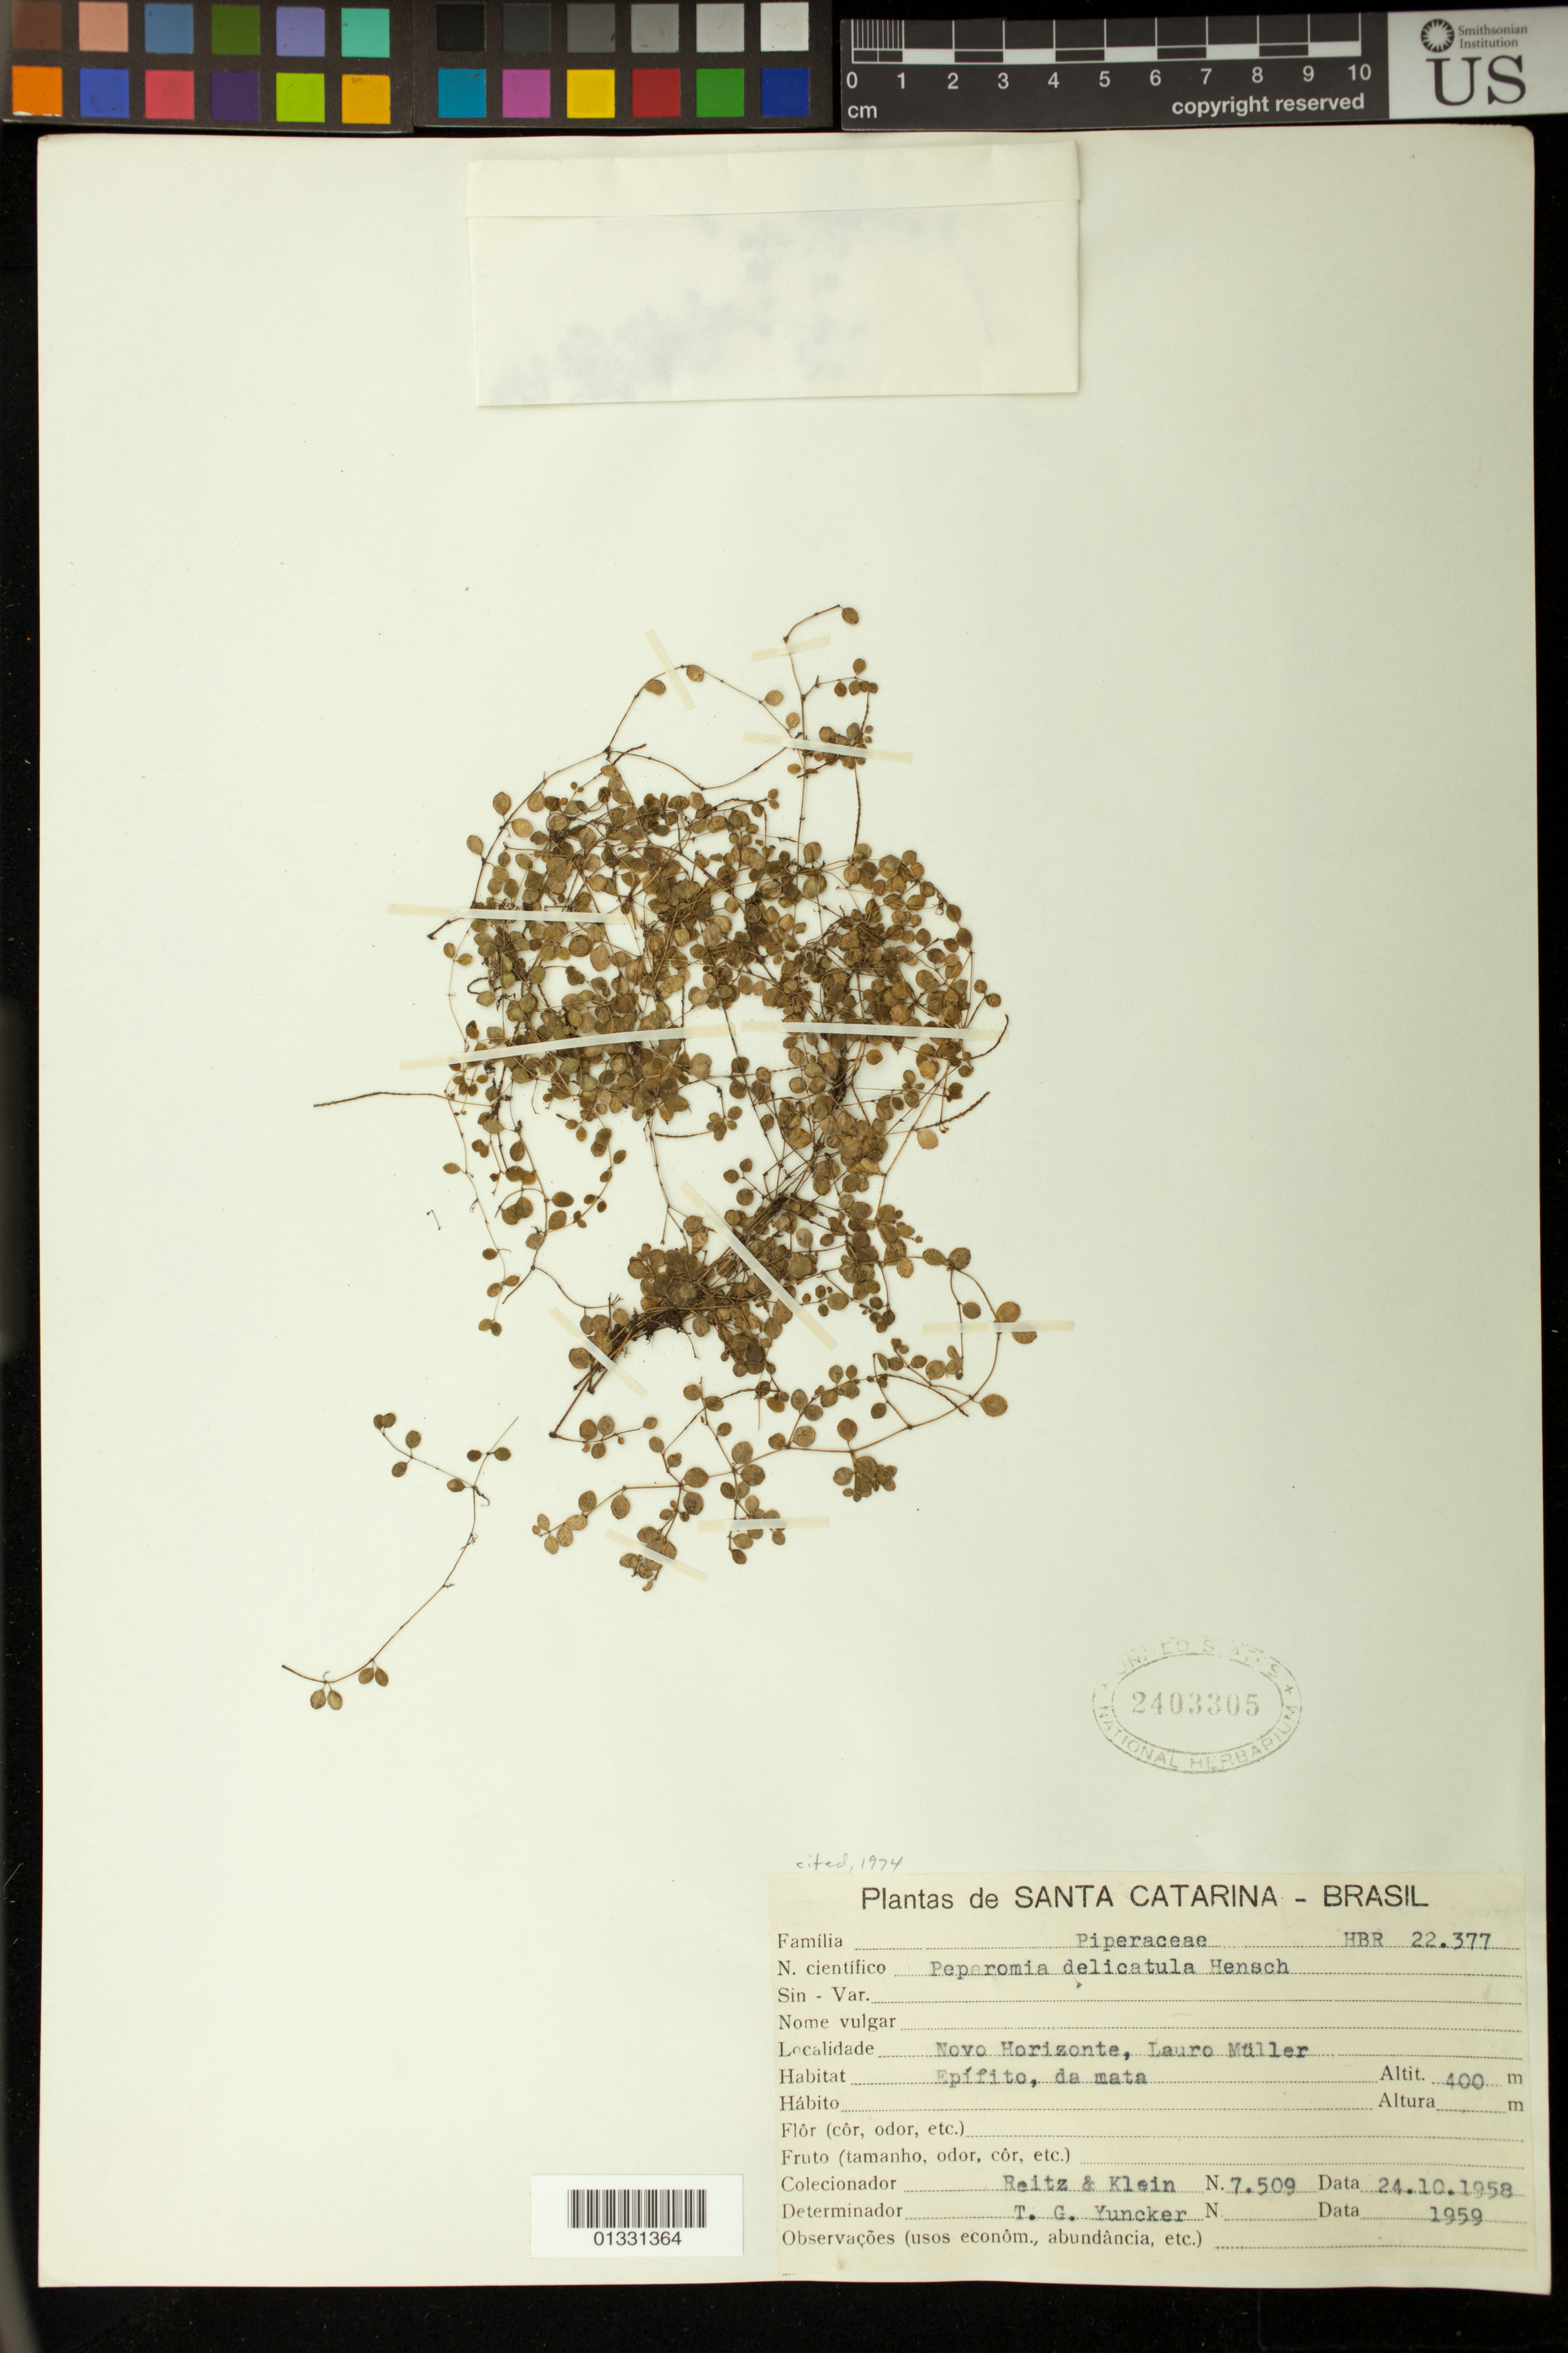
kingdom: Plantae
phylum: Tracheophyta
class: Magnoliopsida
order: Piperales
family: Piperaceae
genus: Peperomia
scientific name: Peperomia delicatula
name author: Henschen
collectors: R. Reitz & D. Klein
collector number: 7509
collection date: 1958-10-24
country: Brazil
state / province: Santa Catarina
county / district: Lauro Müller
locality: Novo Horizonte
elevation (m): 400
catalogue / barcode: US 2403305